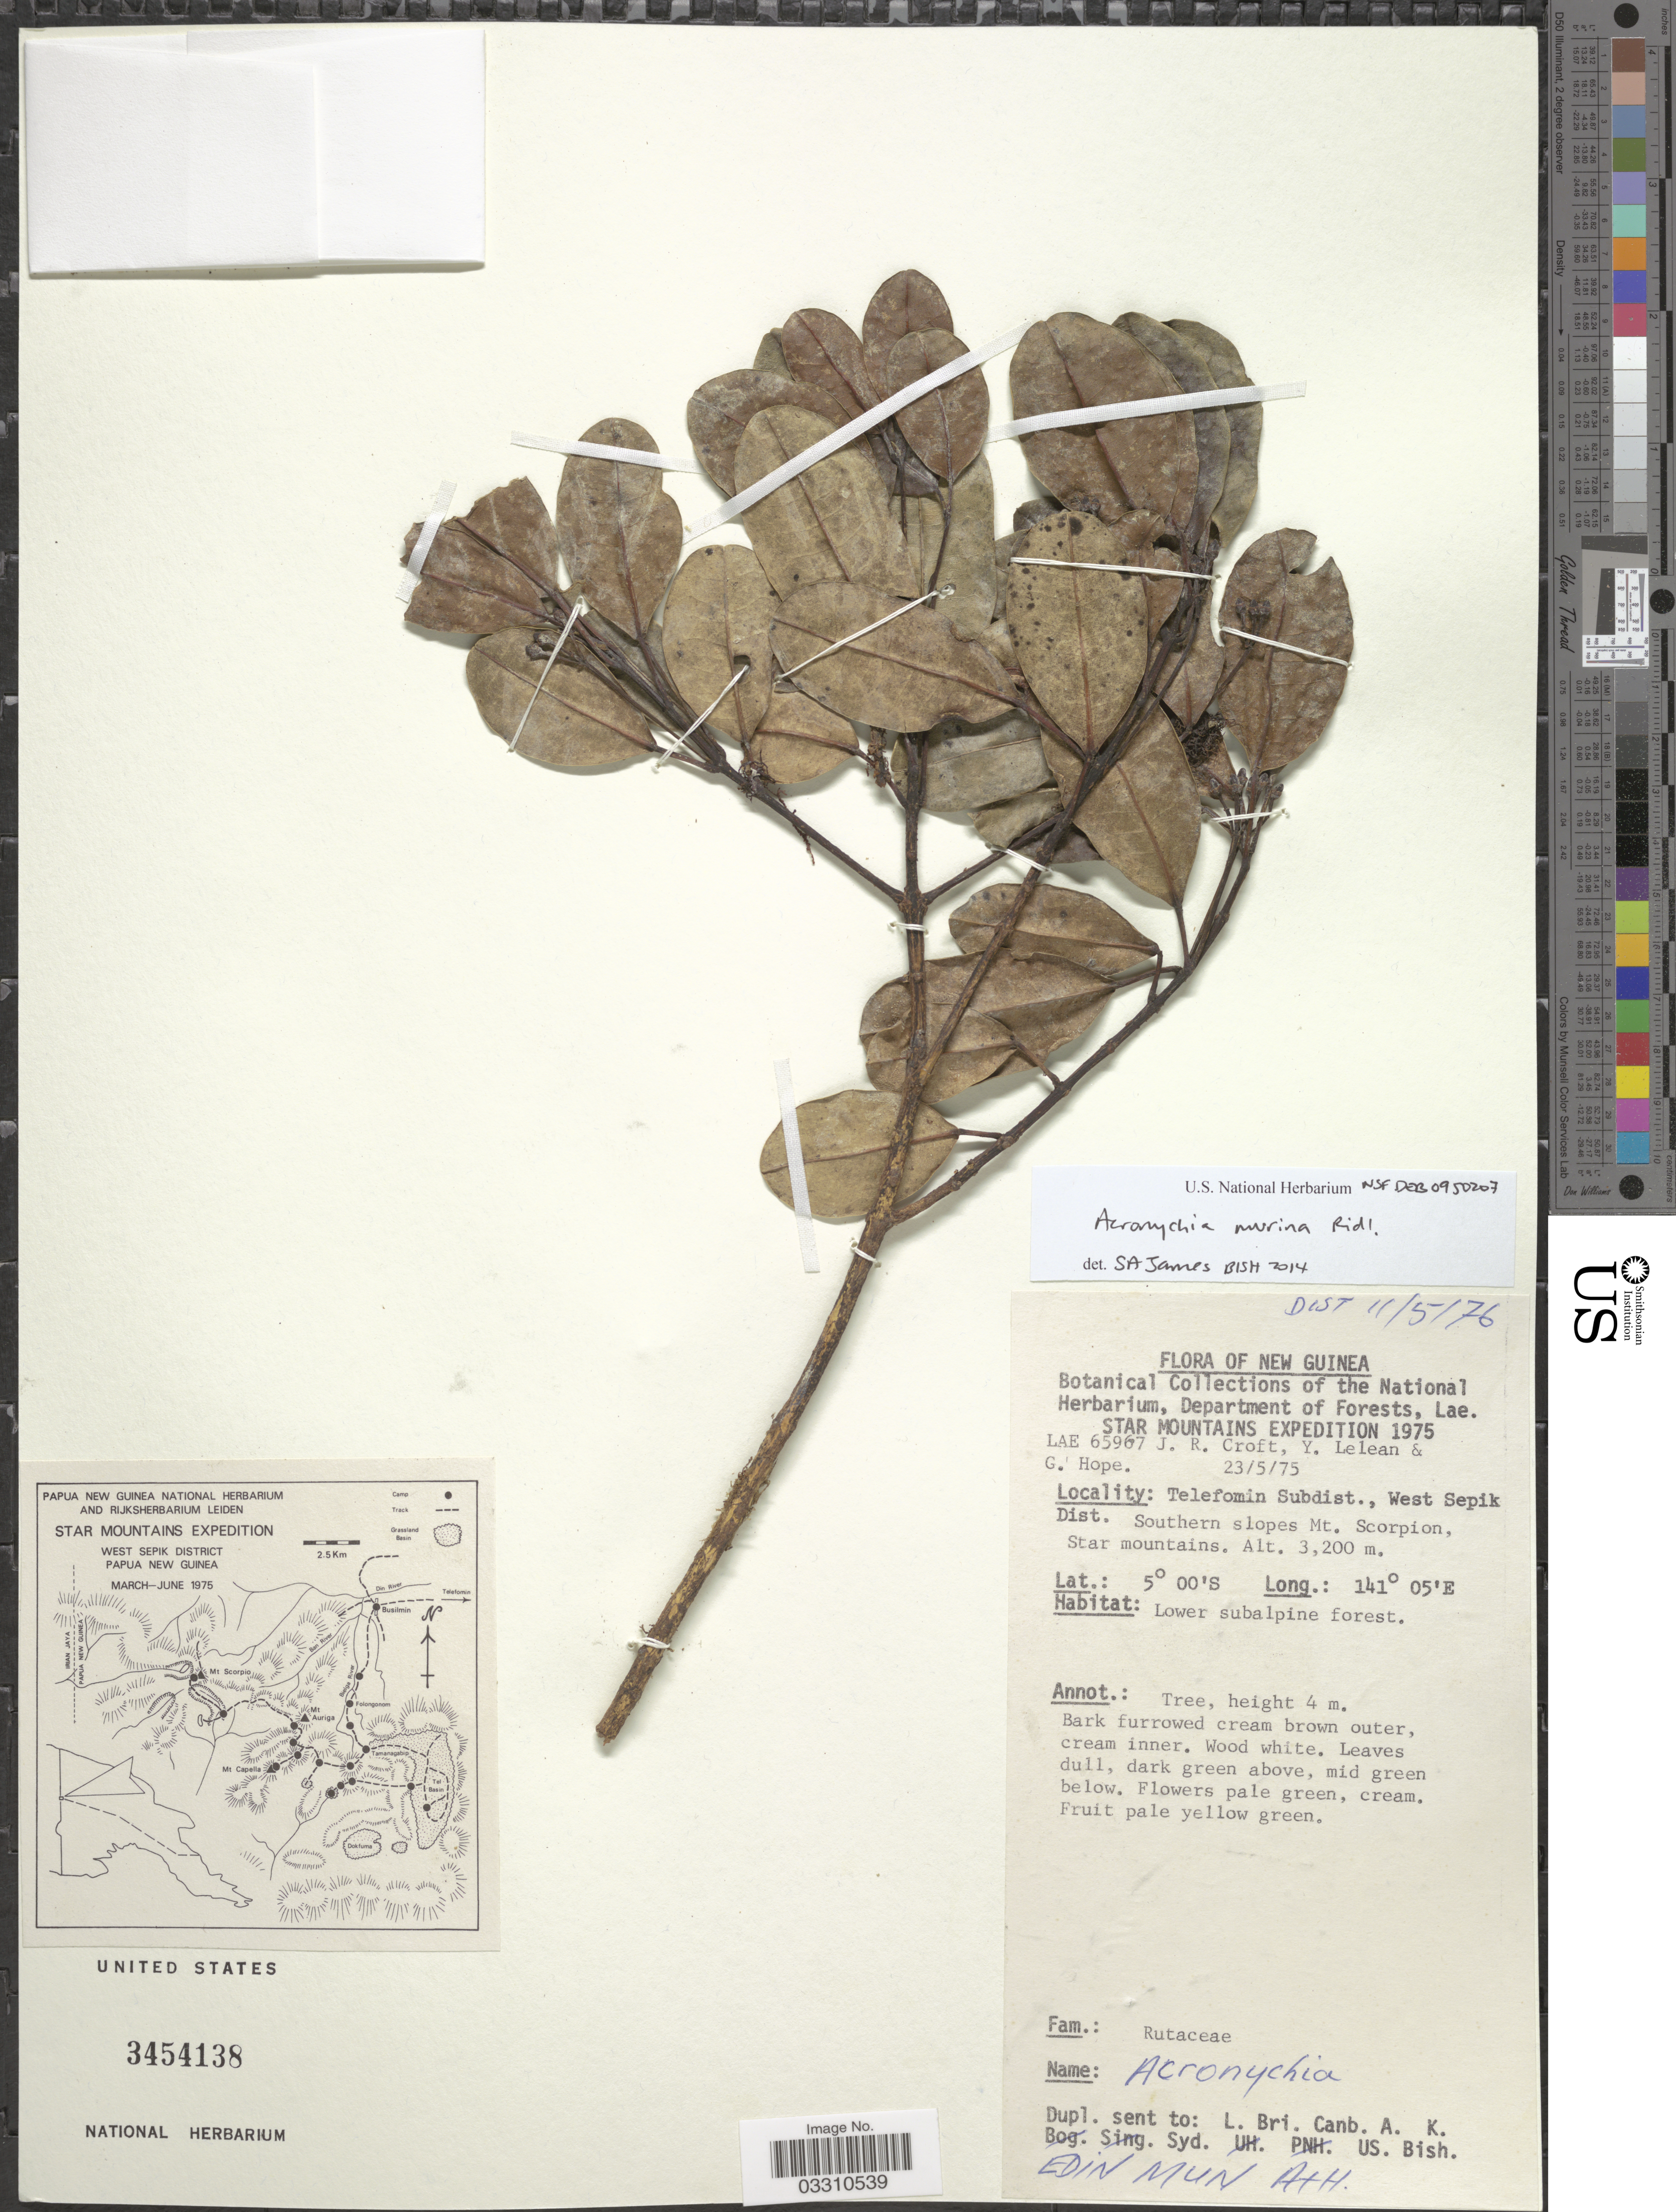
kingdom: Plantae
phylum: Tracheophyta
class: Magnoliopsida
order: Sapindales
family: Rutaceae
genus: Acronychia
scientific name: Acronychia murina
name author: Ridl.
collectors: J. R. Croft, Y. Lelean & G. Hope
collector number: LAE65967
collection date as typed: Transcribed d/m/y: 23/5/75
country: Papua New Guinea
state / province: Sandaun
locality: New Guinea, Star Mountains, Telefomin Subdist., West Sepik Dist., Southern slopes Mt. Scorpion.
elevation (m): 3200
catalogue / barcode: US 3454138